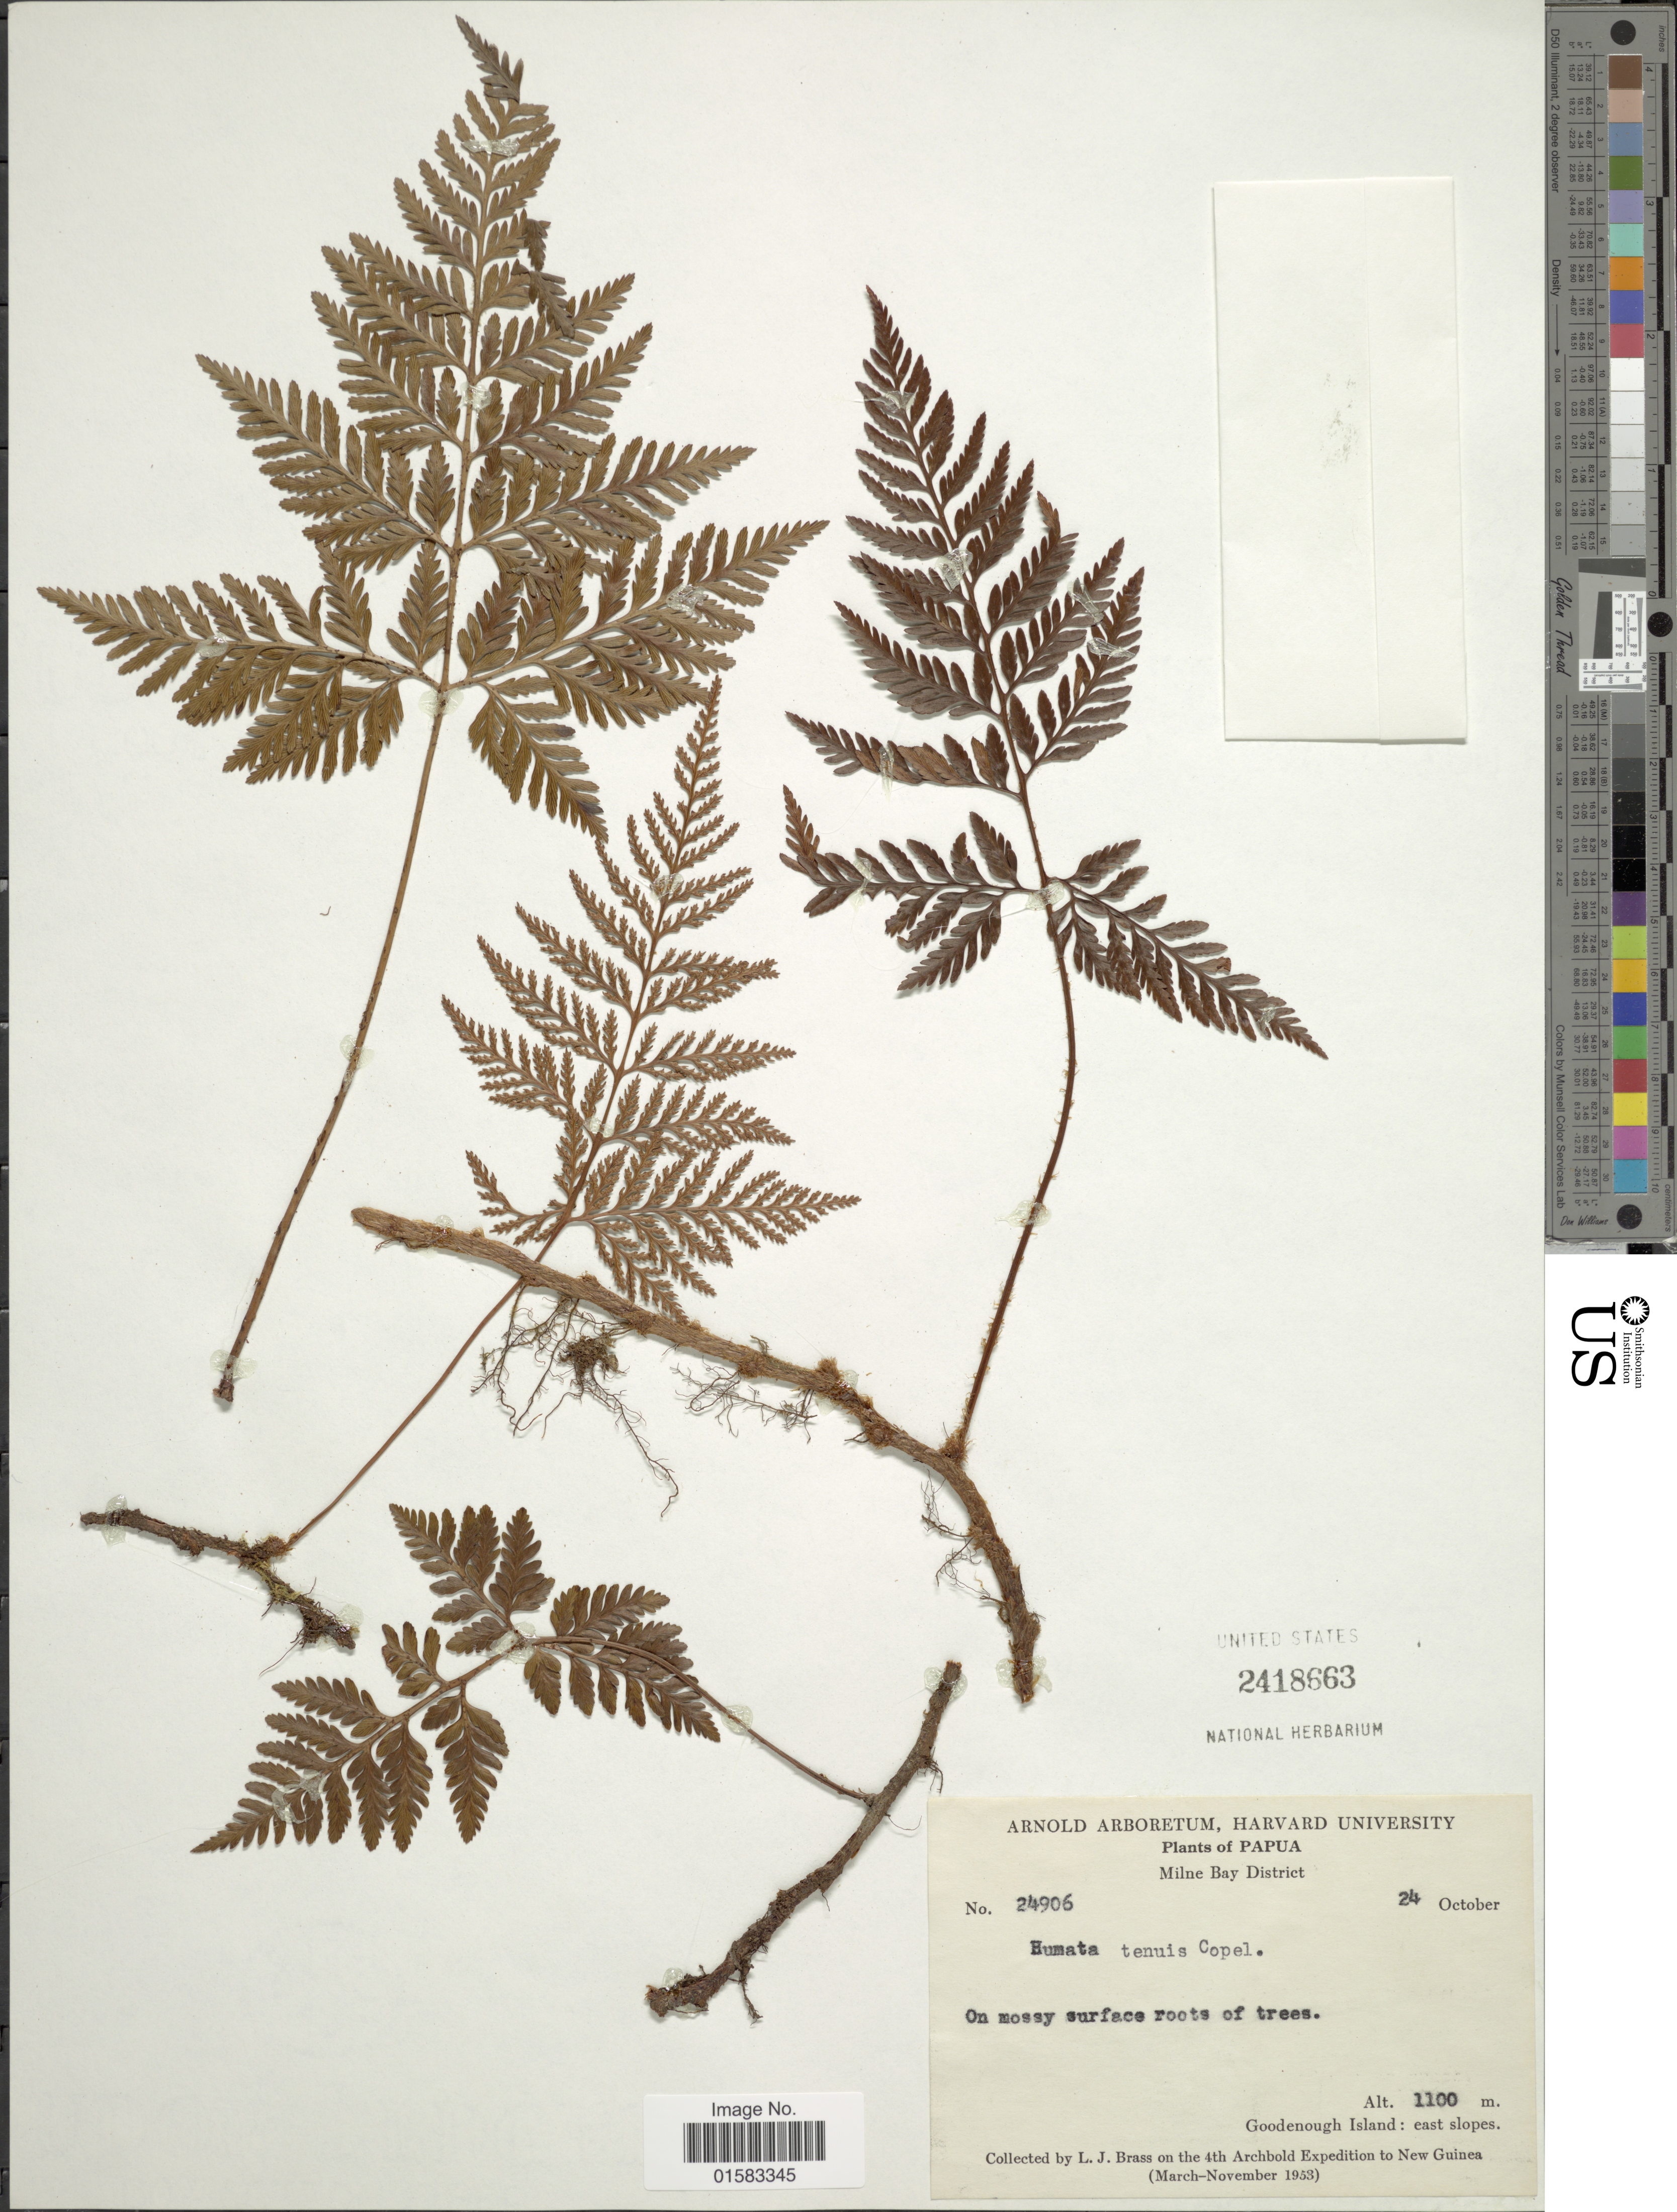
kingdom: Plantae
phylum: Tracheophyta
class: Polypodiopsida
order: Polypodiales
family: Davalliaceae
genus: Davallia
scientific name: Davallia repens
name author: (L. f.) Kuhn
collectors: L. J. Brass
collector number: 24906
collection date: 1953-10-24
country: Papua New Guinea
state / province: Milne Bay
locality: Goodenough Island, East slope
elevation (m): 1100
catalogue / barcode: US 2418663